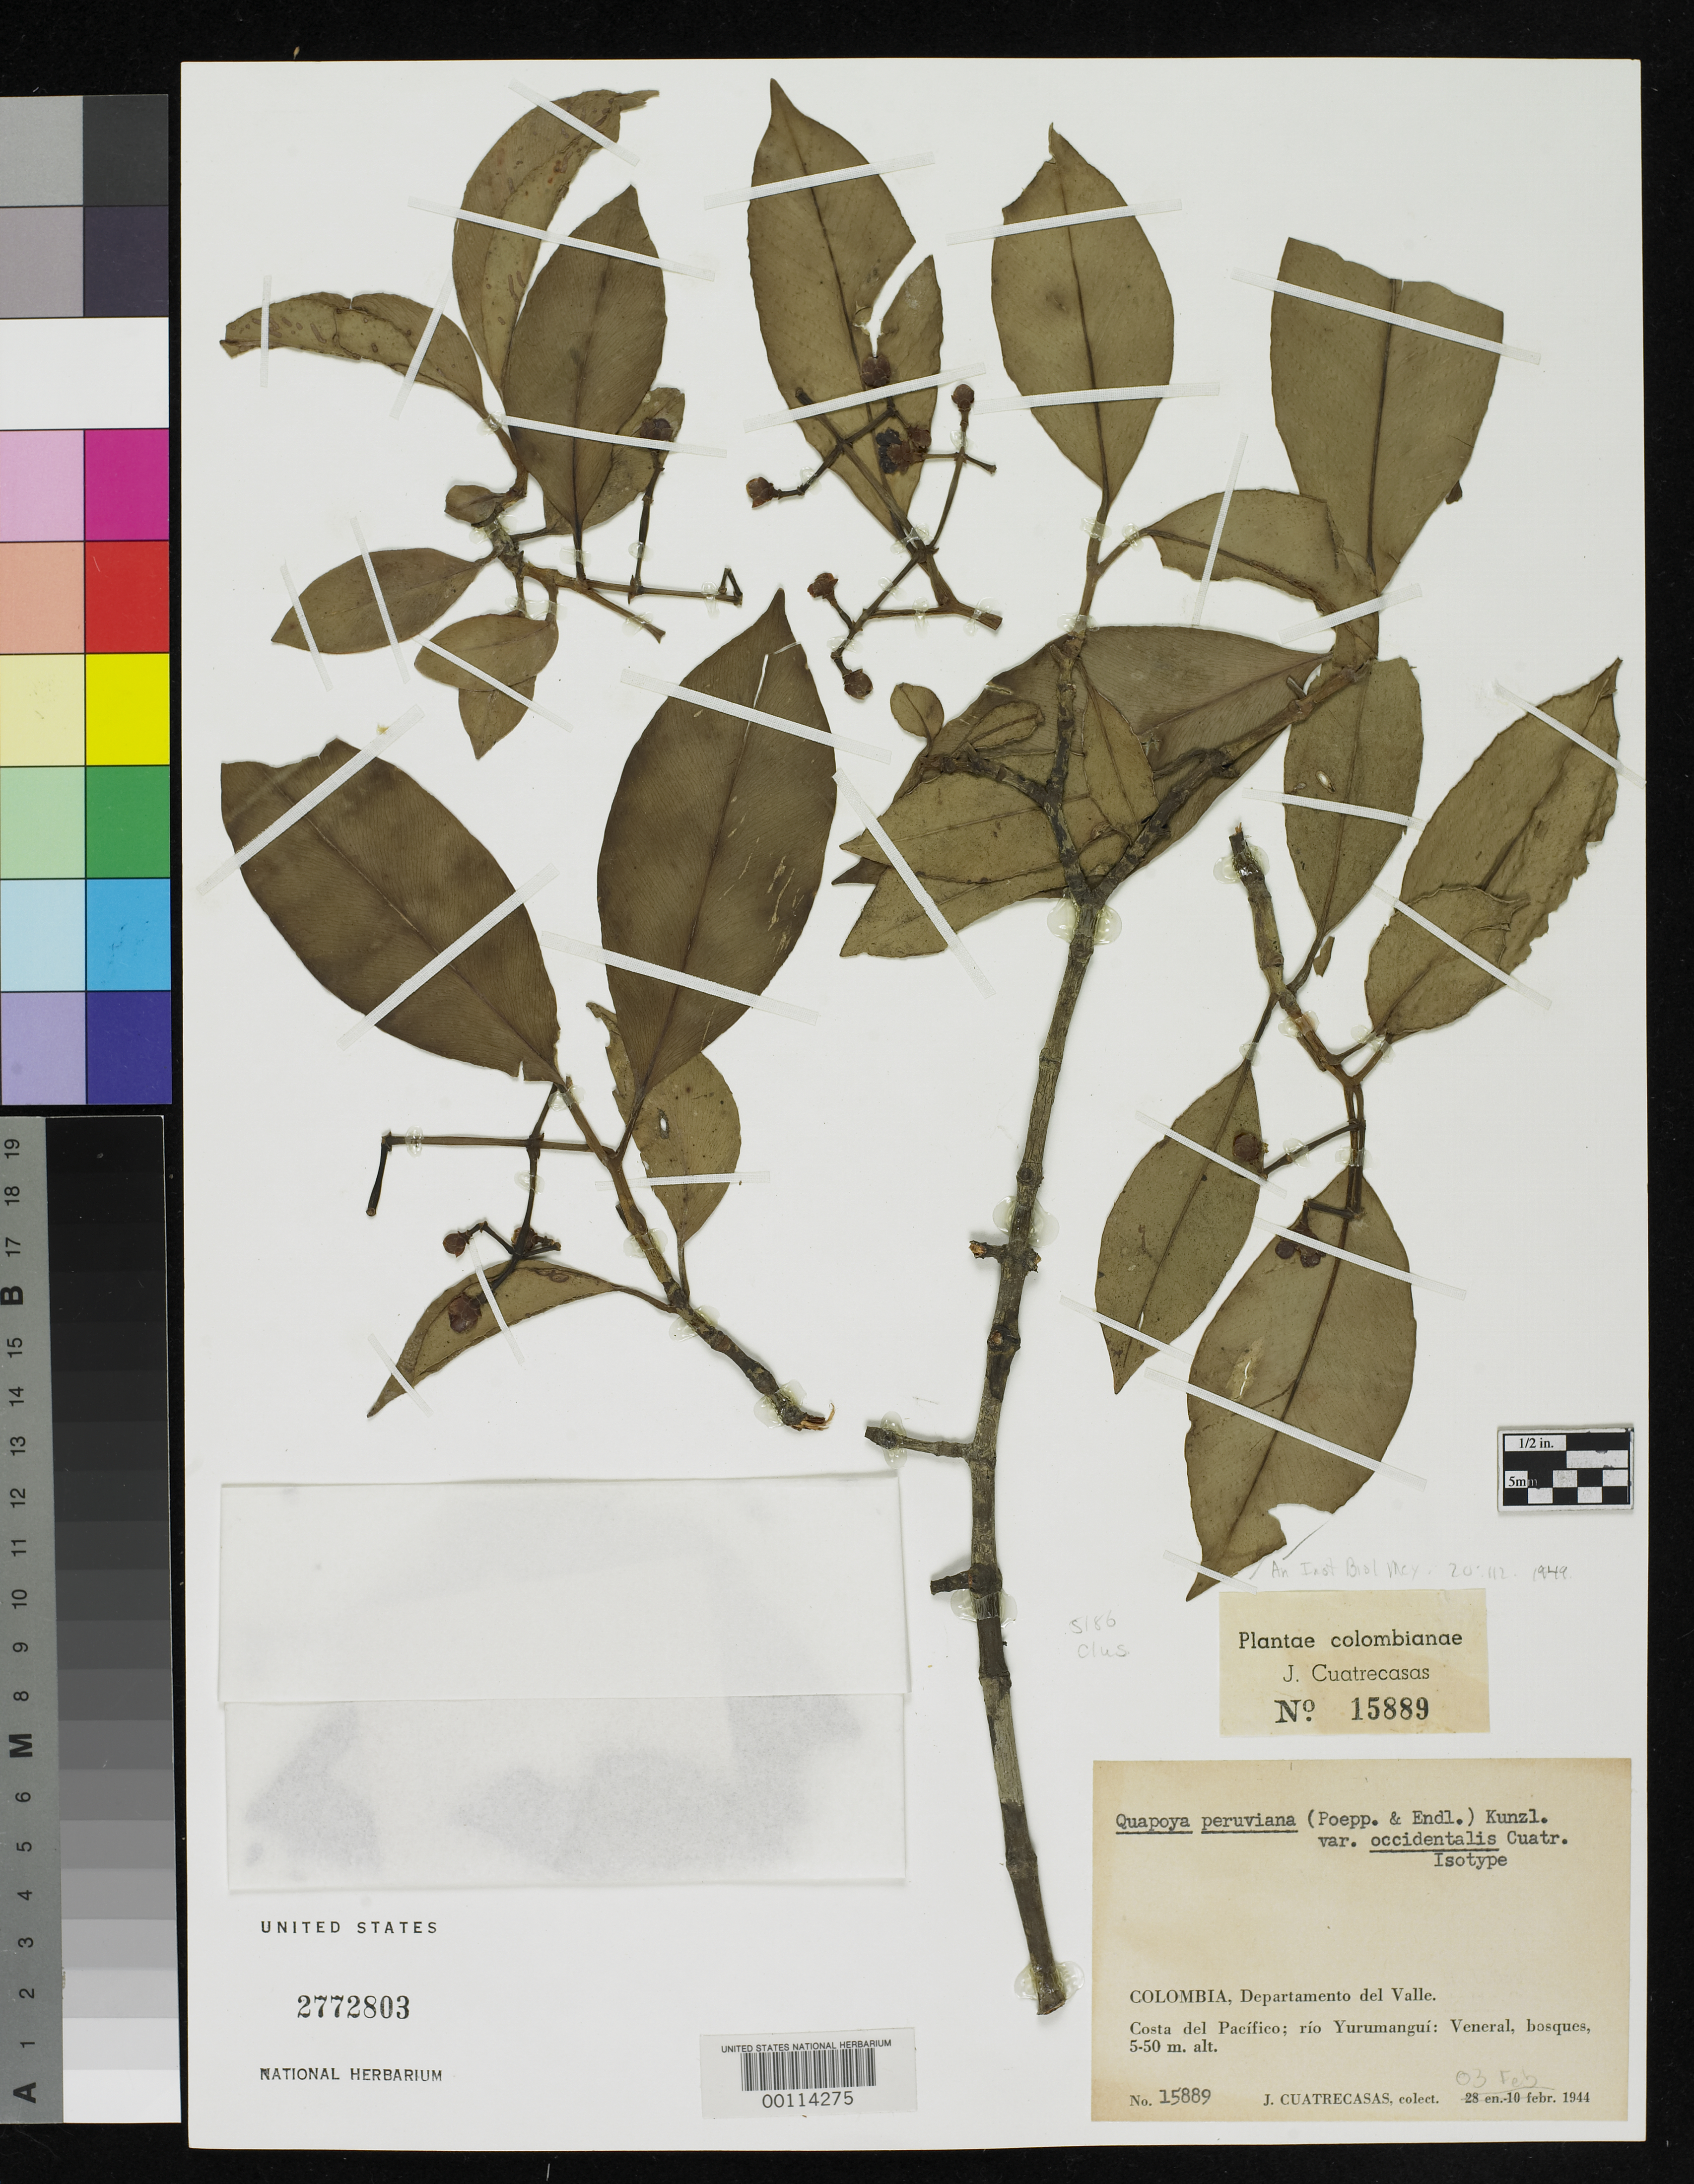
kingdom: Plantae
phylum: Tracheophyta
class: Magnoliopsida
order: Malpighiales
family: Clusiaceae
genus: Quapoya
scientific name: Quapoya peruviana var. occidentalis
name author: Cuatrec.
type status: Isotype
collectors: J. Cuatrecasas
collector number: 15889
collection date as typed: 03 Feb 1944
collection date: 1944-02-03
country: Colombia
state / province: Valle del Cauca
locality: Costa del Pacifico, Rio Yurumangui, Veneral.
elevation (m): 5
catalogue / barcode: US 2772803